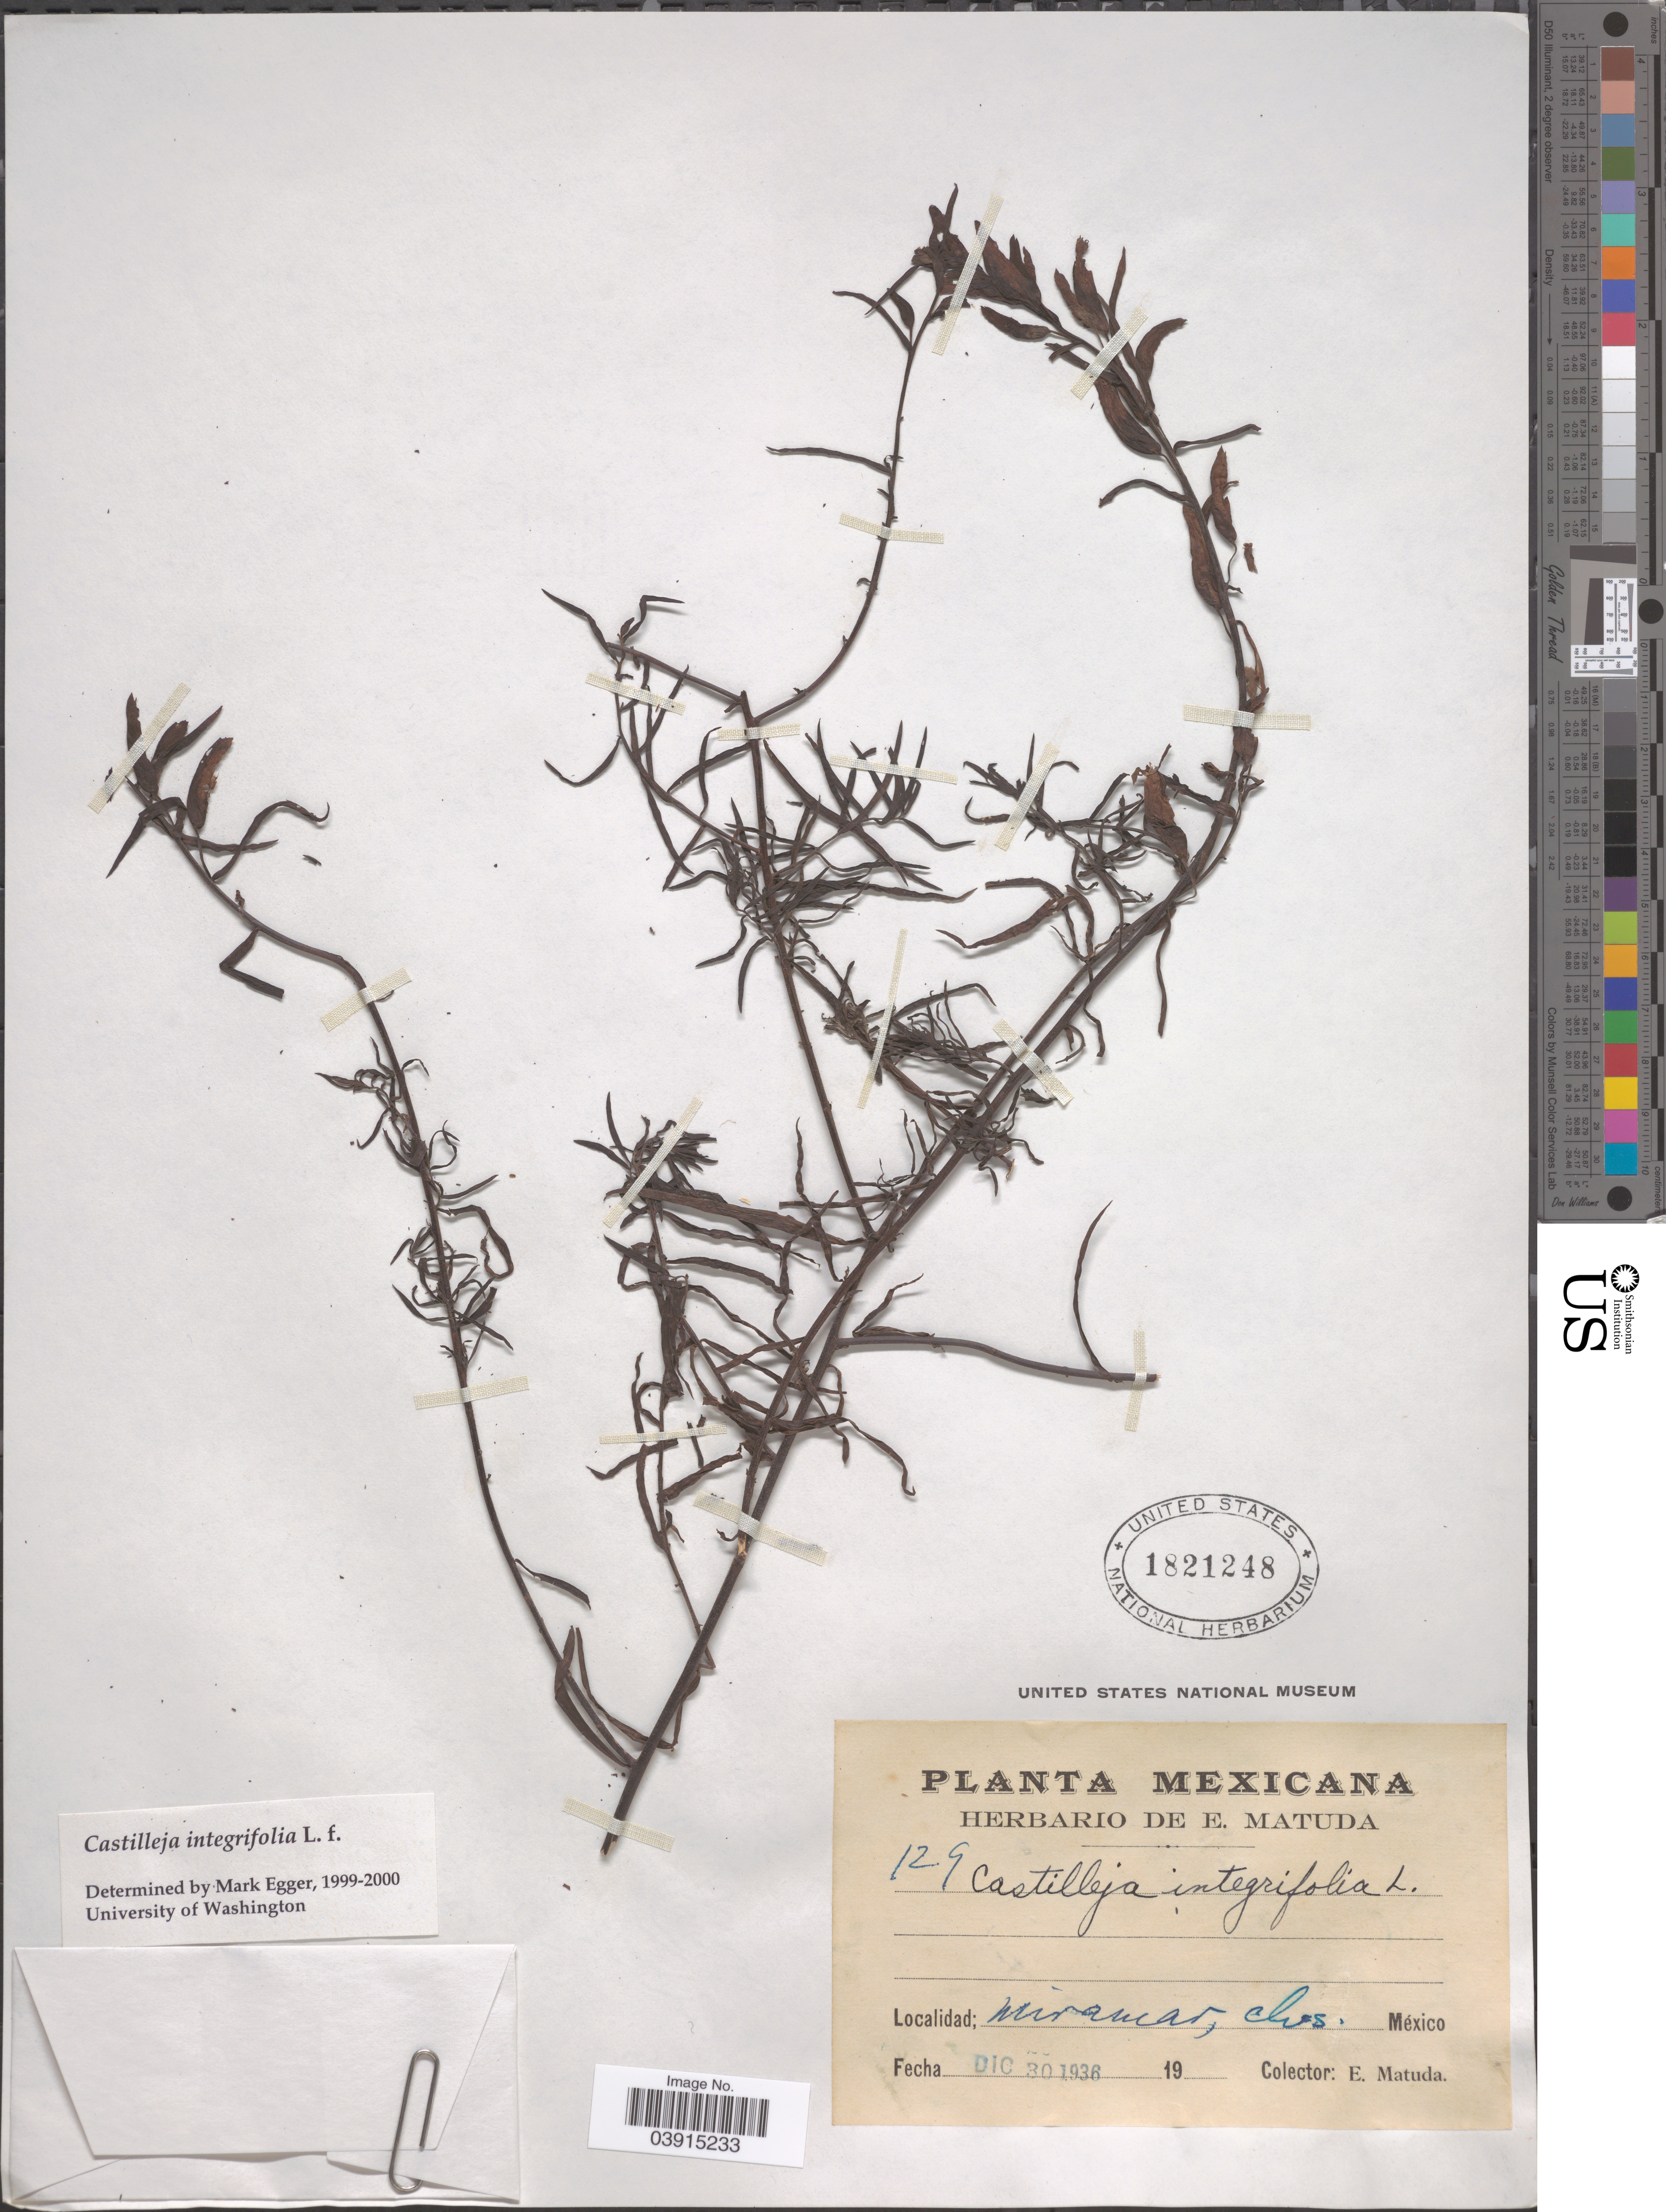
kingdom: Plantae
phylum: Tracheophyta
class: Magnoliopsida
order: Lamiales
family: Orobanchaceae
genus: Castilleja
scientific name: Castilleja integrifolia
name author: L. f.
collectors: E. Matuda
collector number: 129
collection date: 1936-12-30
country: Mexico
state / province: Chiapas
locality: Miramar.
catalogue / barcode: US 1821248